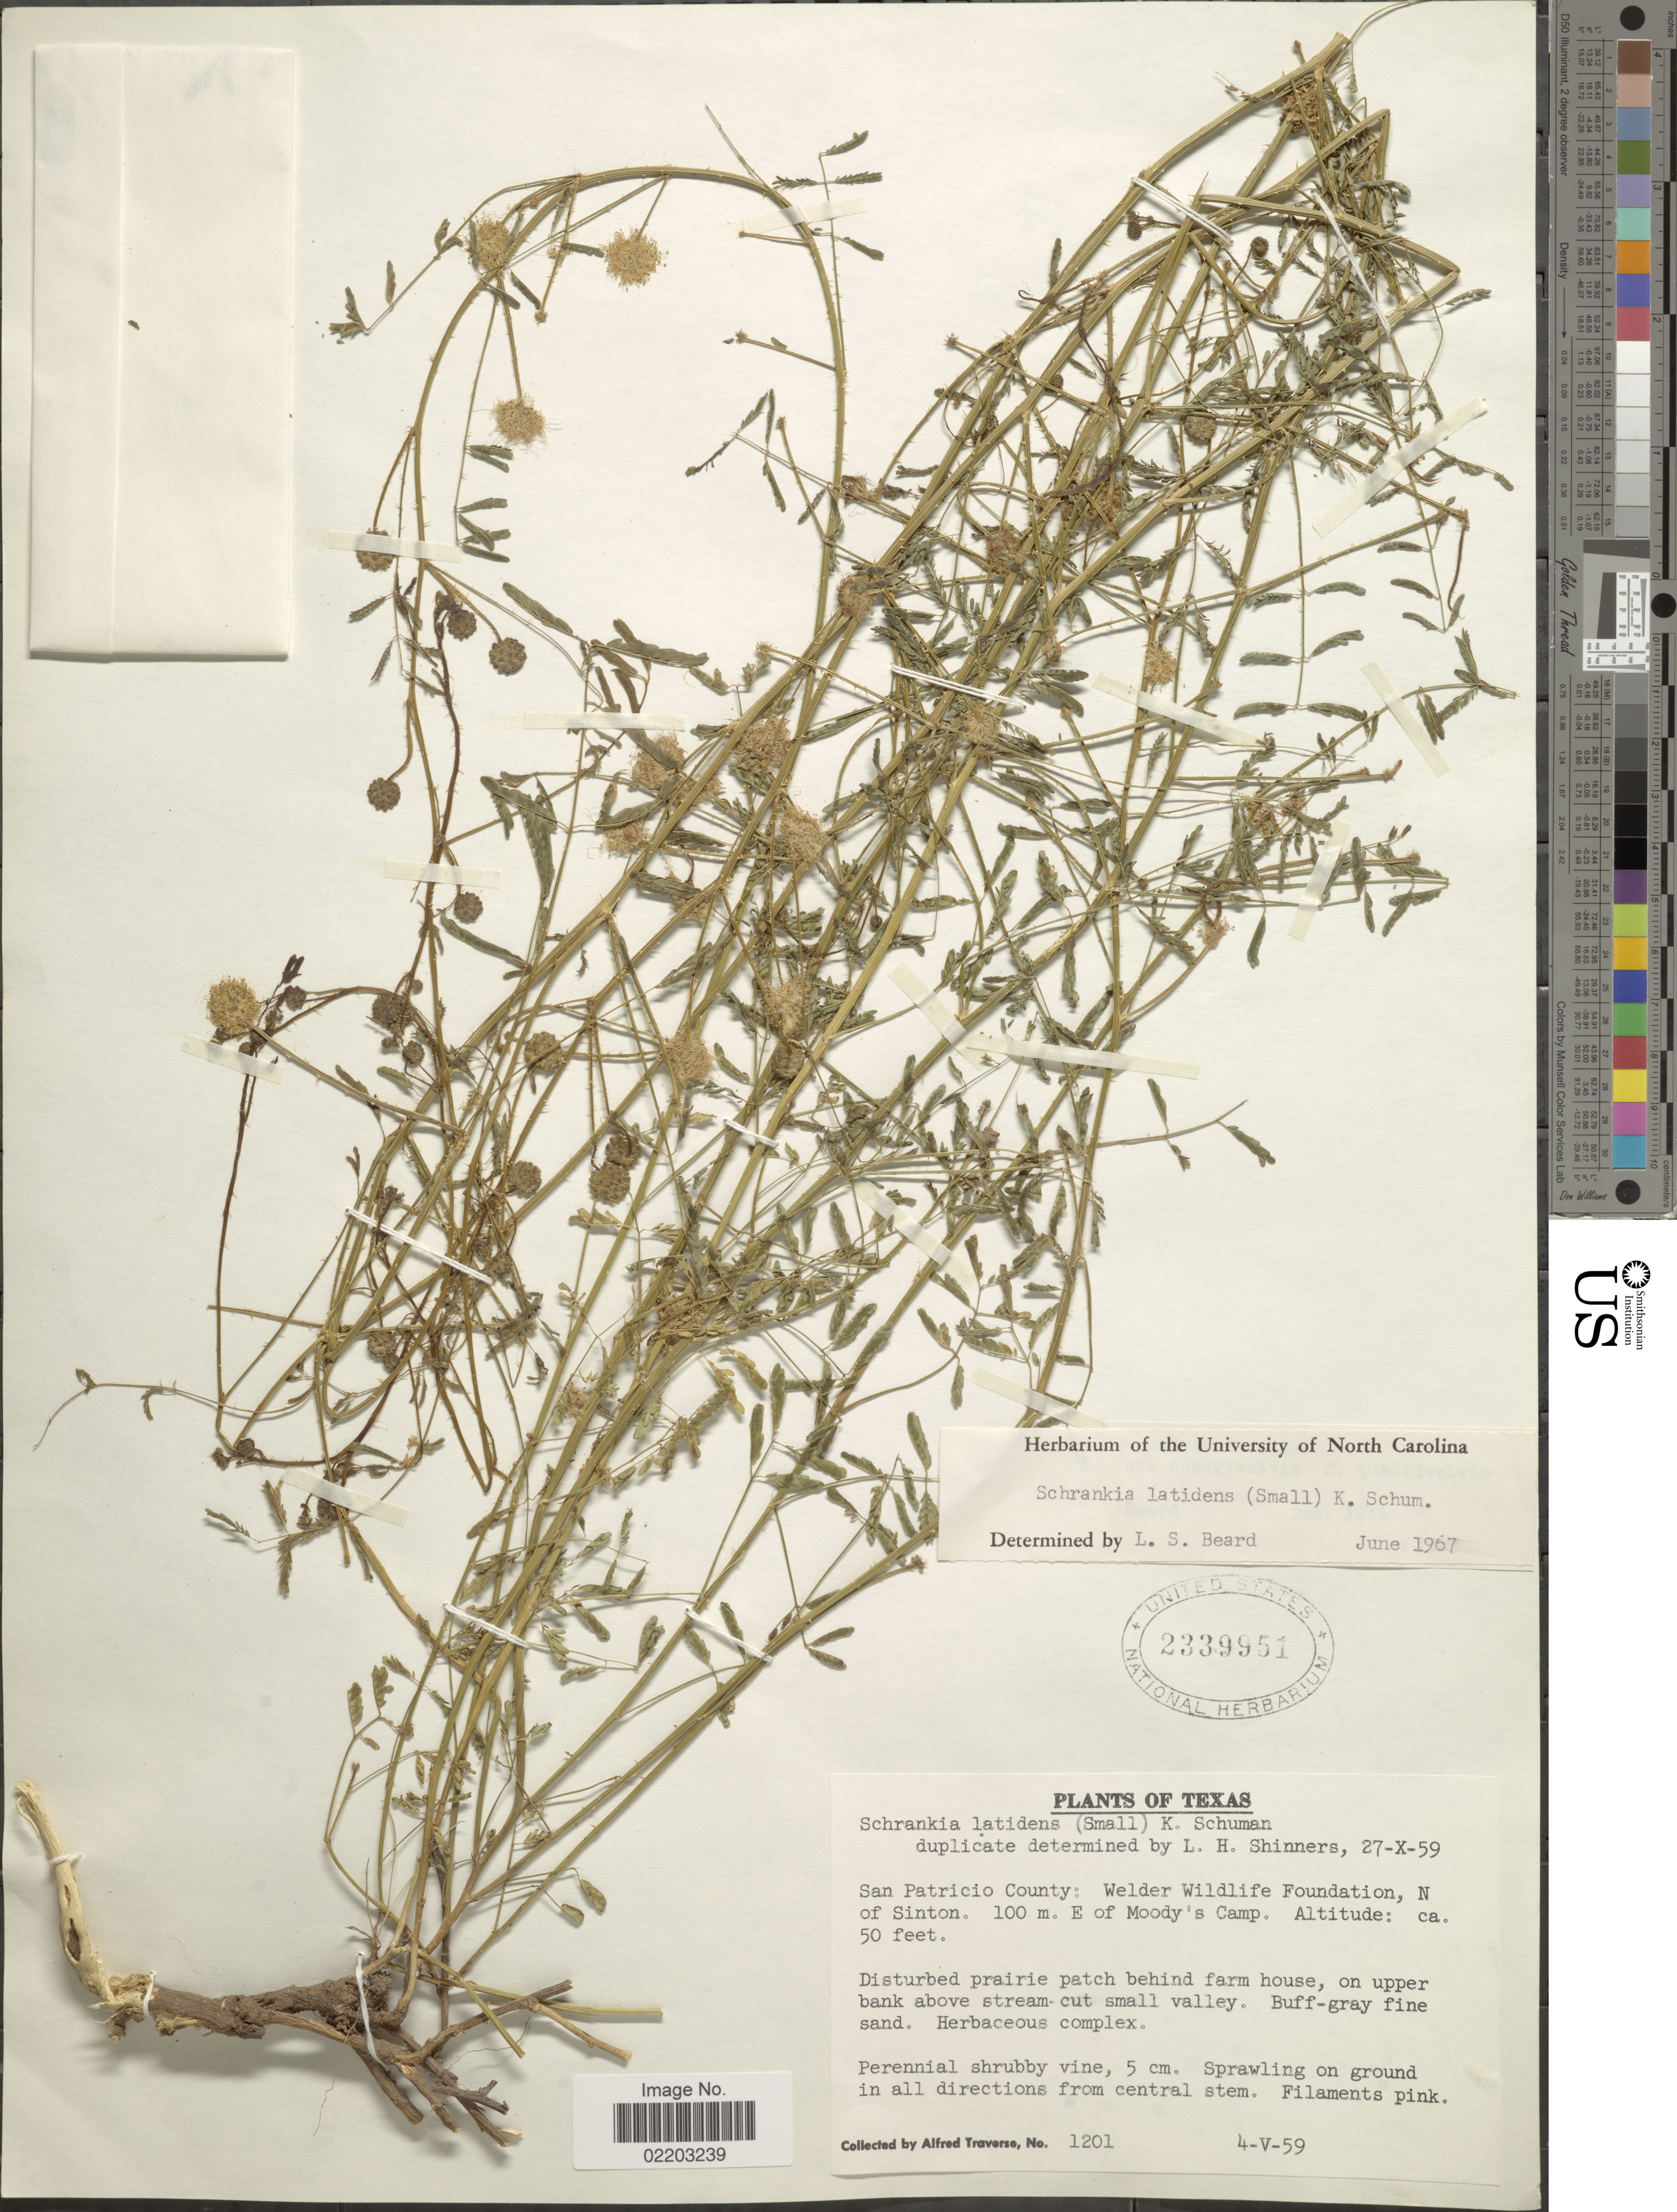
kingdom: Plantae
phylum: Tracheophyta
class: Magnoliopsida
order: Fabales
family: Fabaceae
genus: Mimosa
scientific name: Mimosa latidens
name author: (Small) B.L. Turner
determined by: U.S. National Herbarium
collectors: A. Traverse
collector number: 1201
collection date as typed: Transcribed d/m/y: 4/5/59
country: United States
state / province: Texas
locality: San Patricio County: Welder Wildlife Foundation, N of Sinton. 100 m. E of Moody's Camp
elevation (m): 15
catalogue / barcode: US 2339951